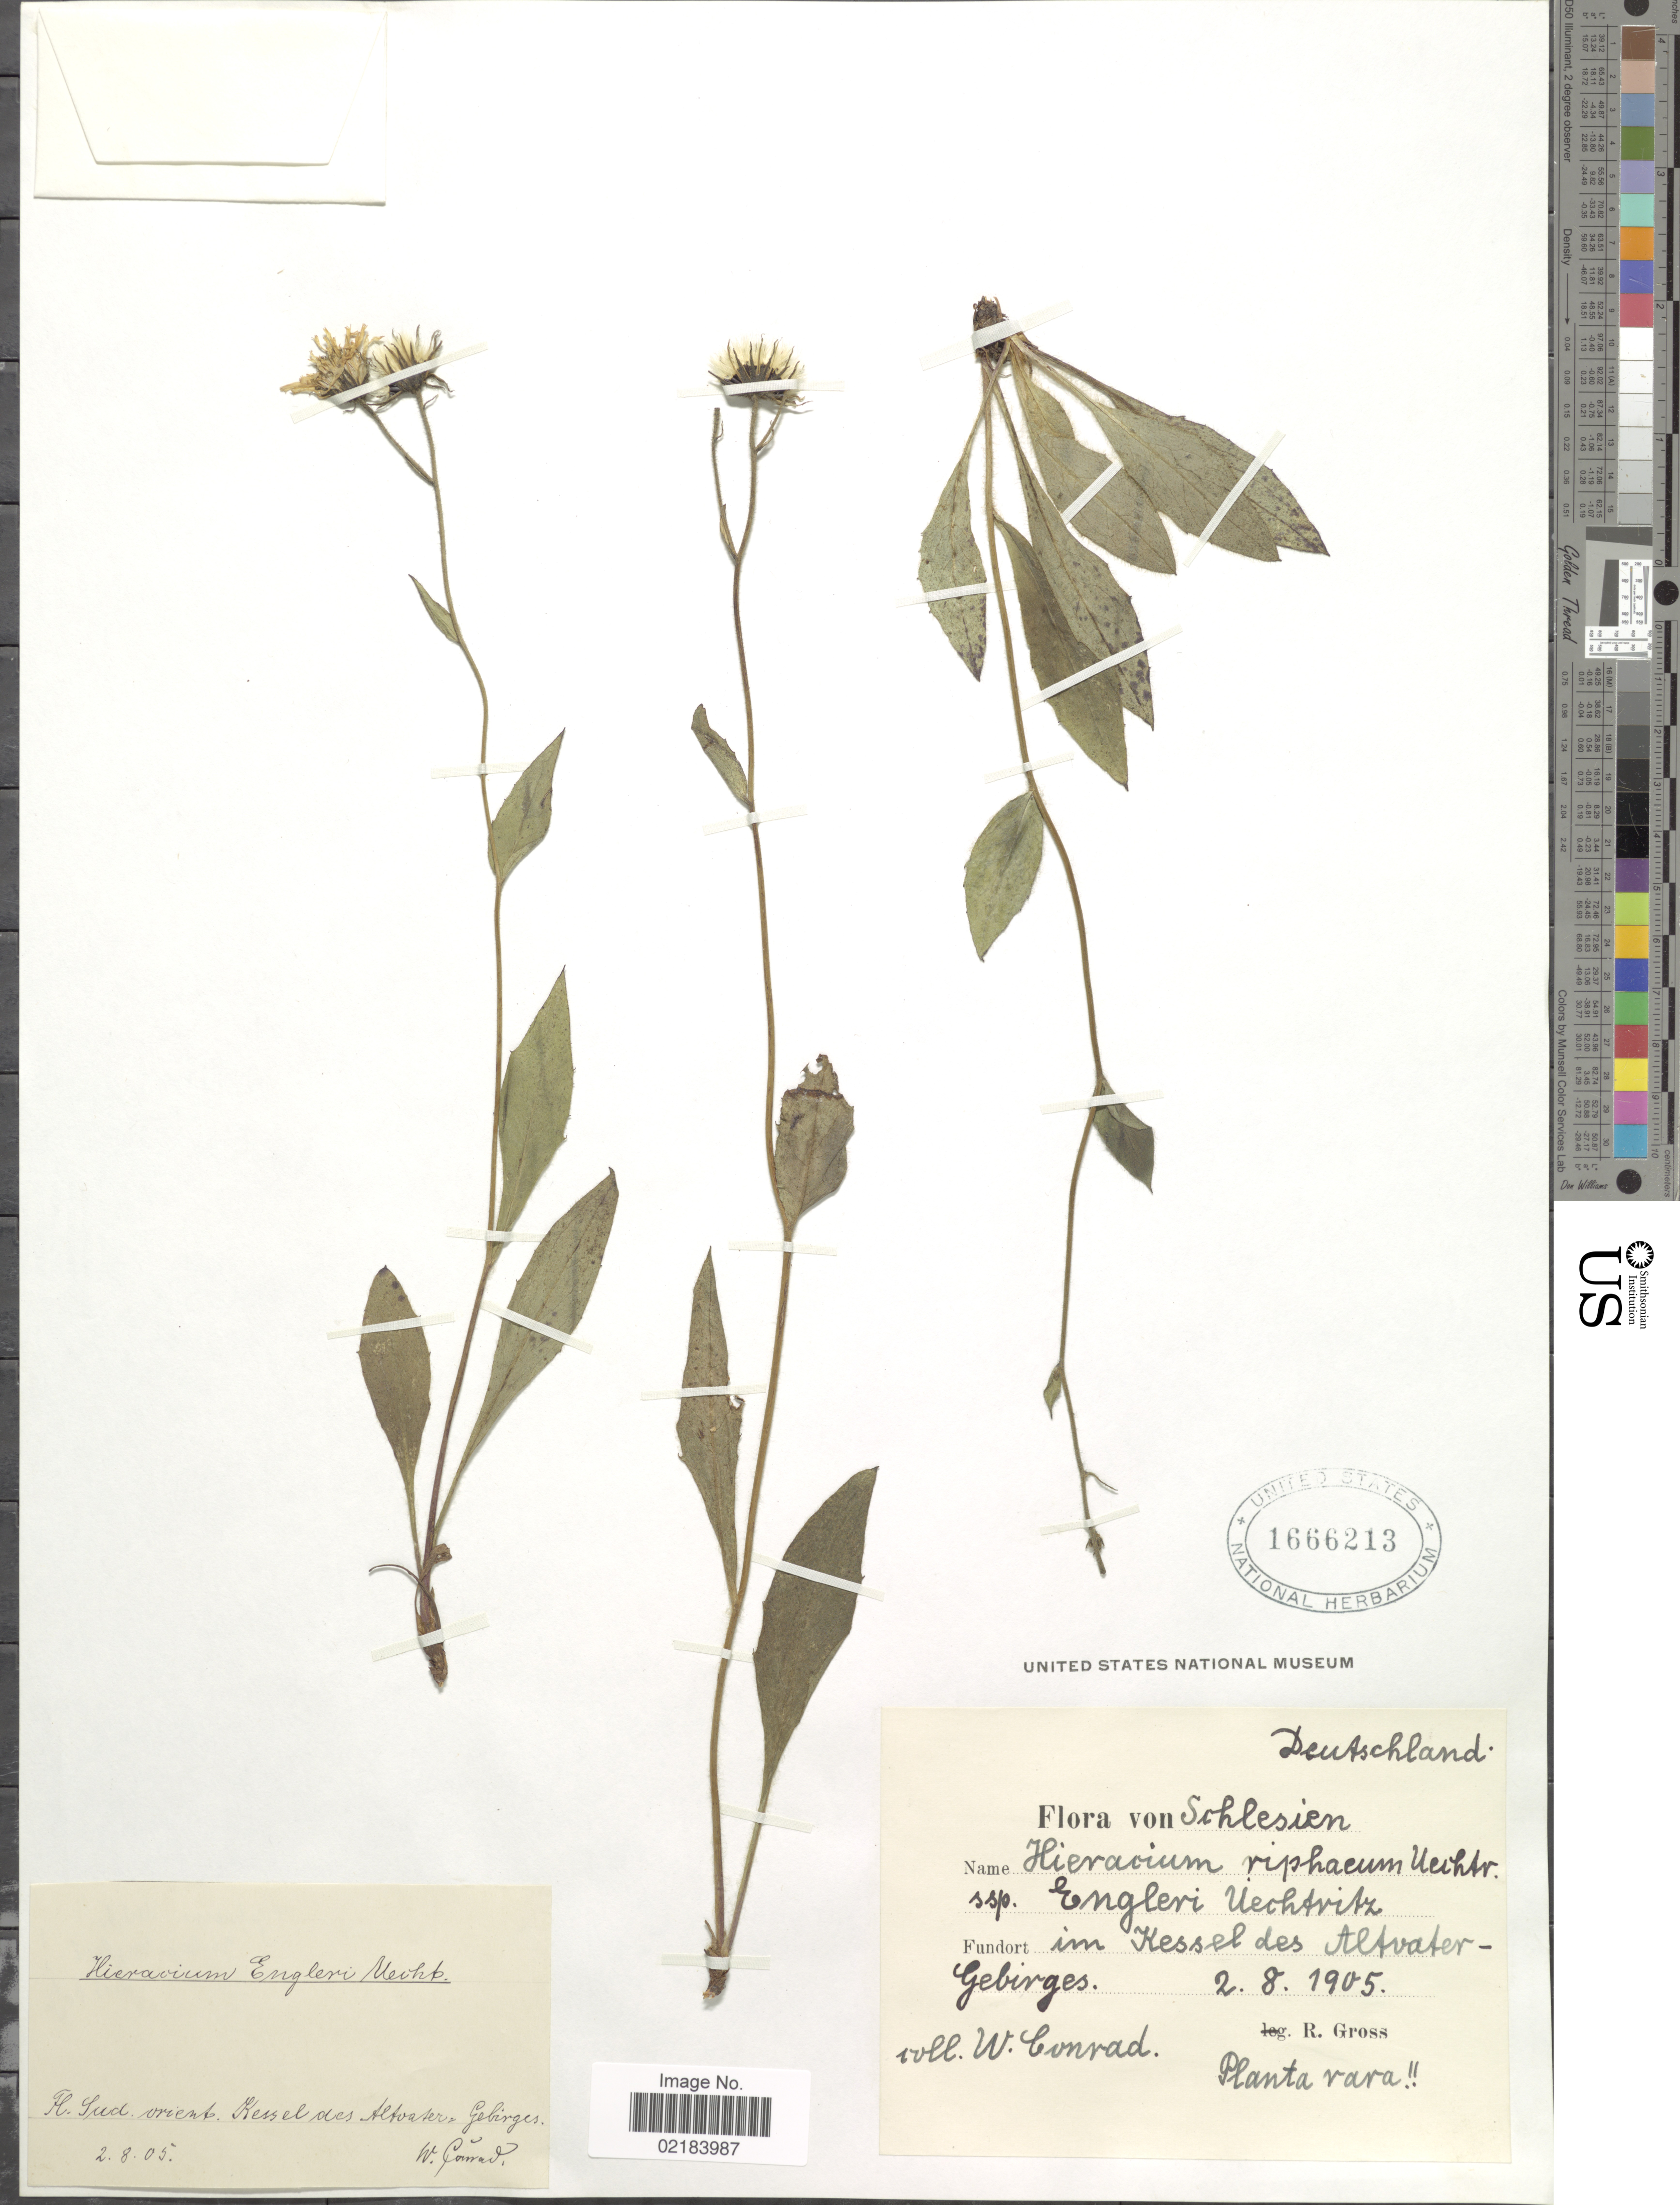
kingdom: Plantae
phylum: Tracheophyta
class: Magnoliopsida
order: Asterales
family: Asteraceae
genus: Hieracium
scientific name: Hieracium riphaeum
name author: R. Uechtr.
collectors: W. Conrad & R. Gross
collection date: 1905-08-02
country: Germany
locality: Deutschland. Schlesien. Im Kessel des AltvaterGebirges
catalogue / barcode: US 1666213